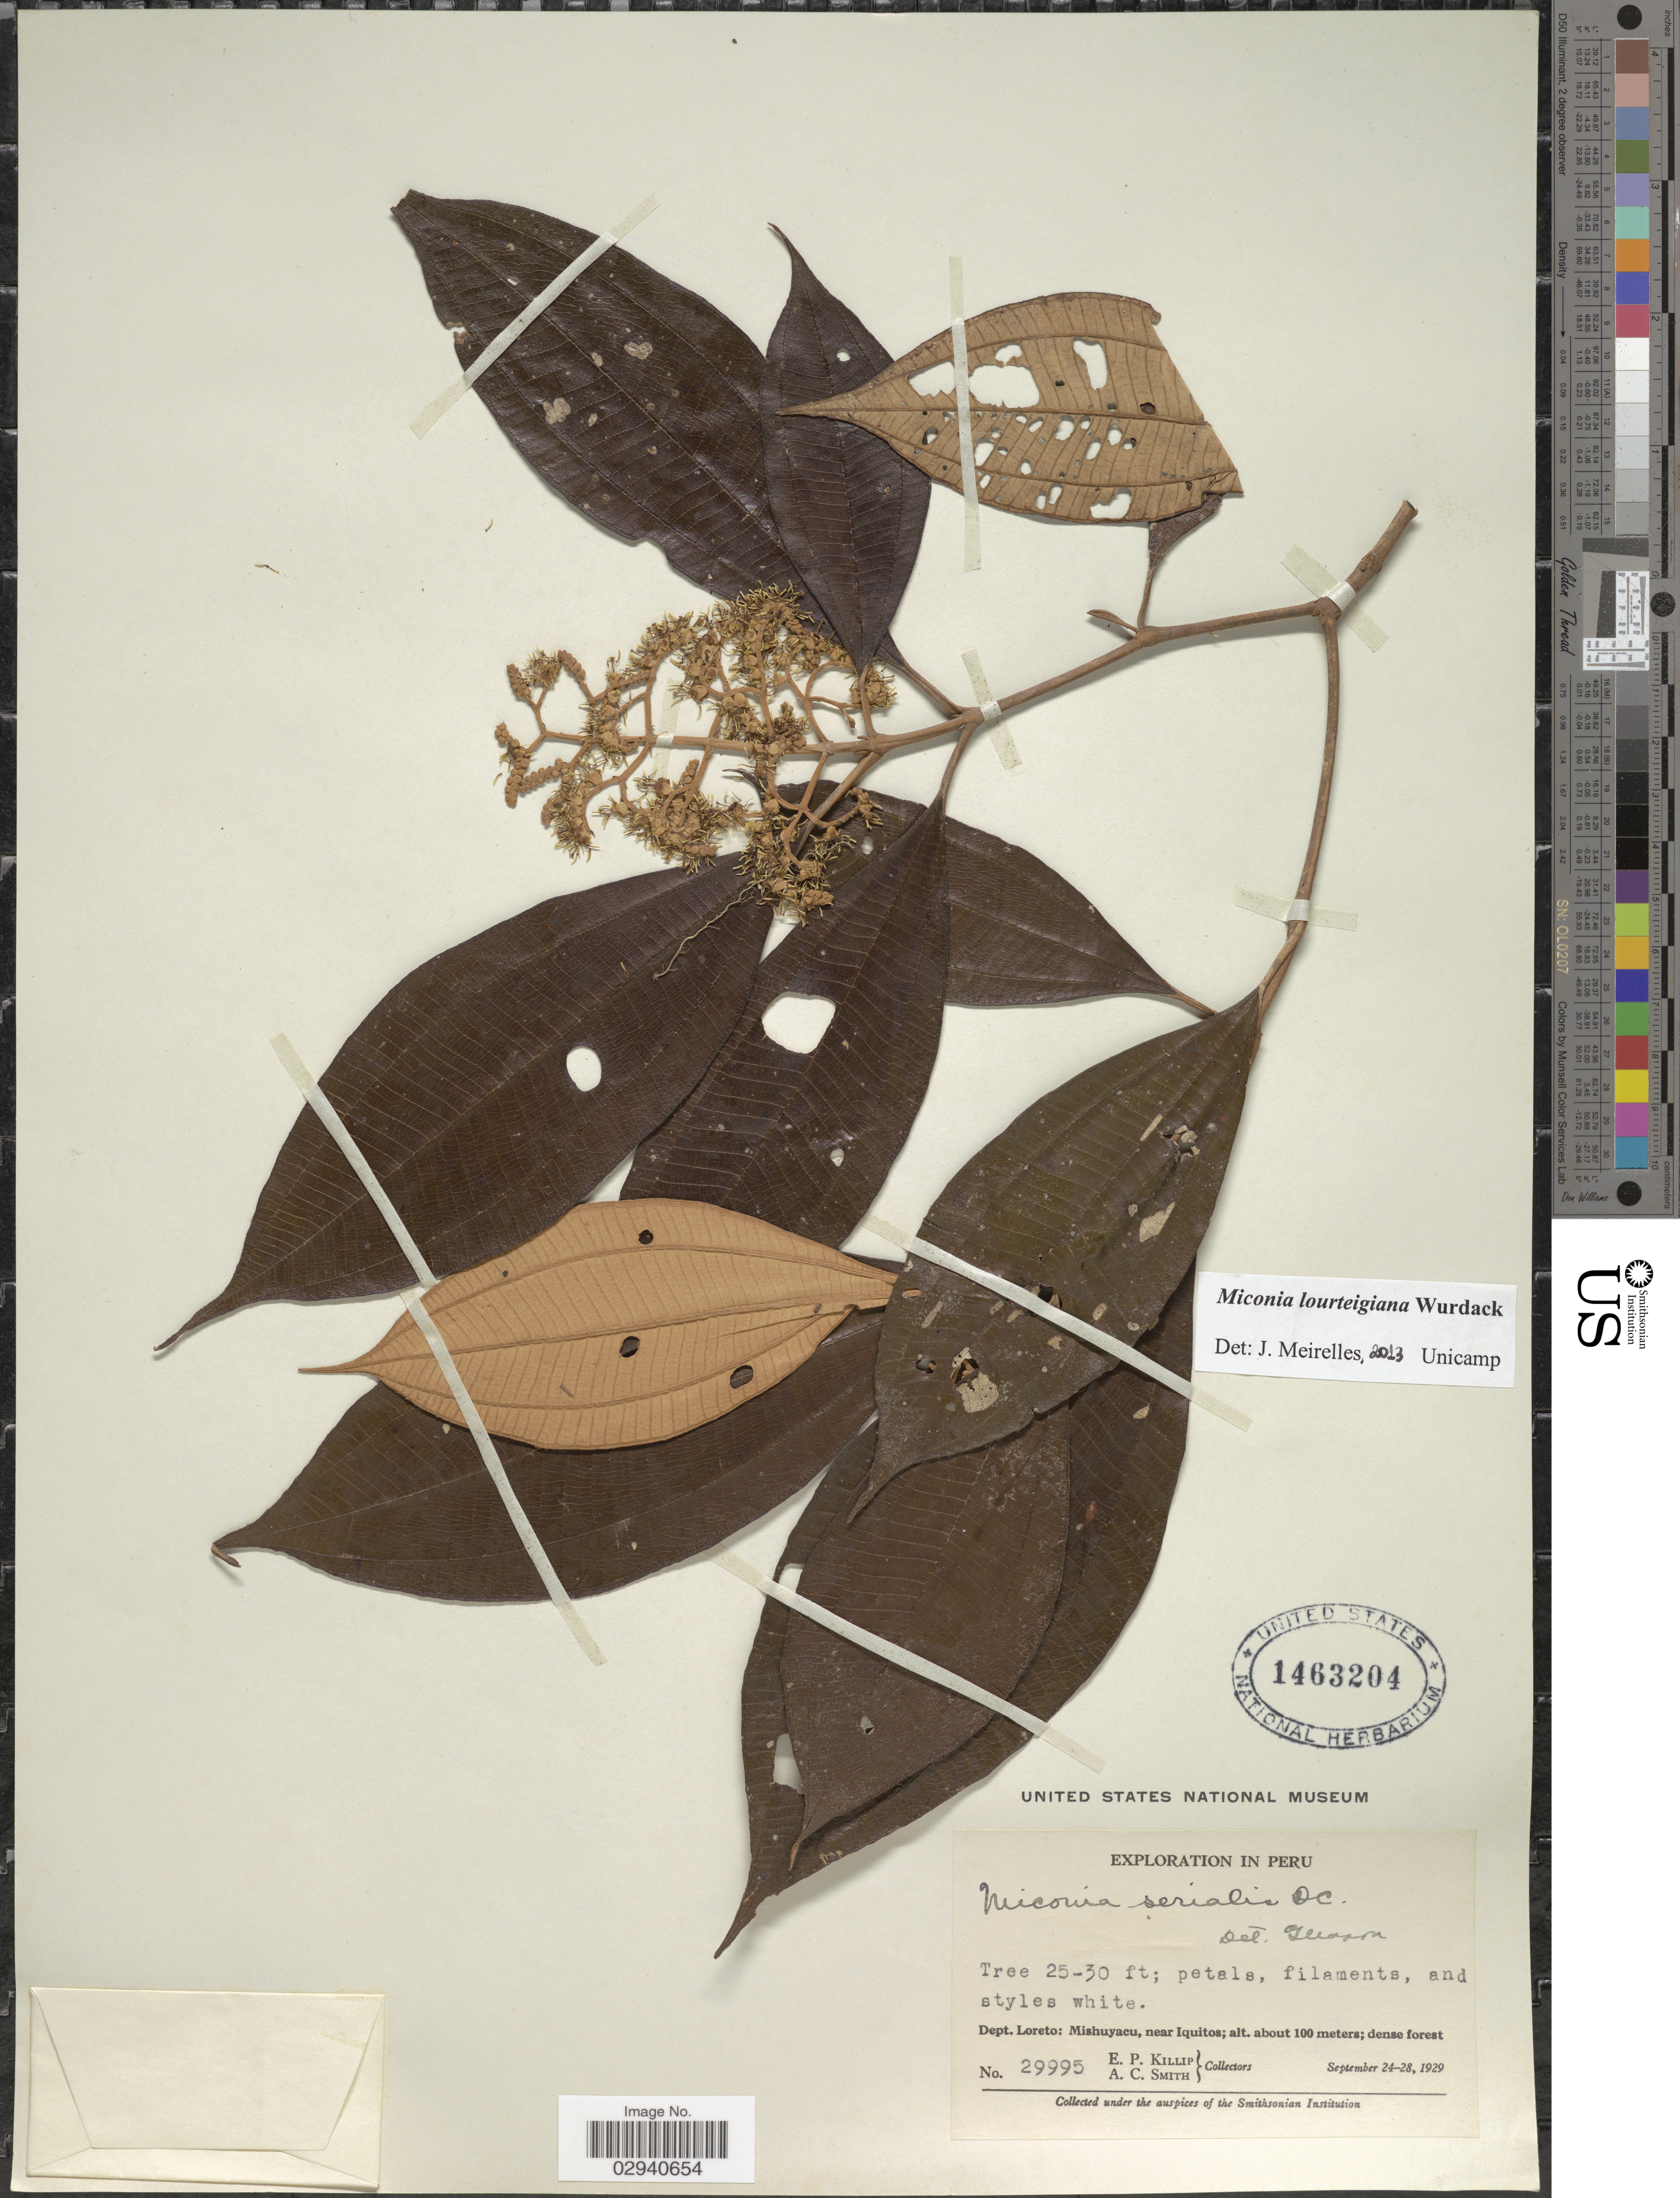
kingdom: Plantae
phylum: Tracheophyta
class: Magnoliopsida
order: Myrtales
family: Melastomataceae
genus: Miconia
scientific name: Miconia lourteigiana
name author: Wurdack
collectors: E. P. Killip & A. C. Smith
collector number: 29995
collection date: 1929-09-24/1929-09-28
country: Peru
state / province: Loreto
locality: Dept. Loreto: Mishuyacu, near Iquitos.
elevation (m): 100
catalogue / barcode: US 1463204